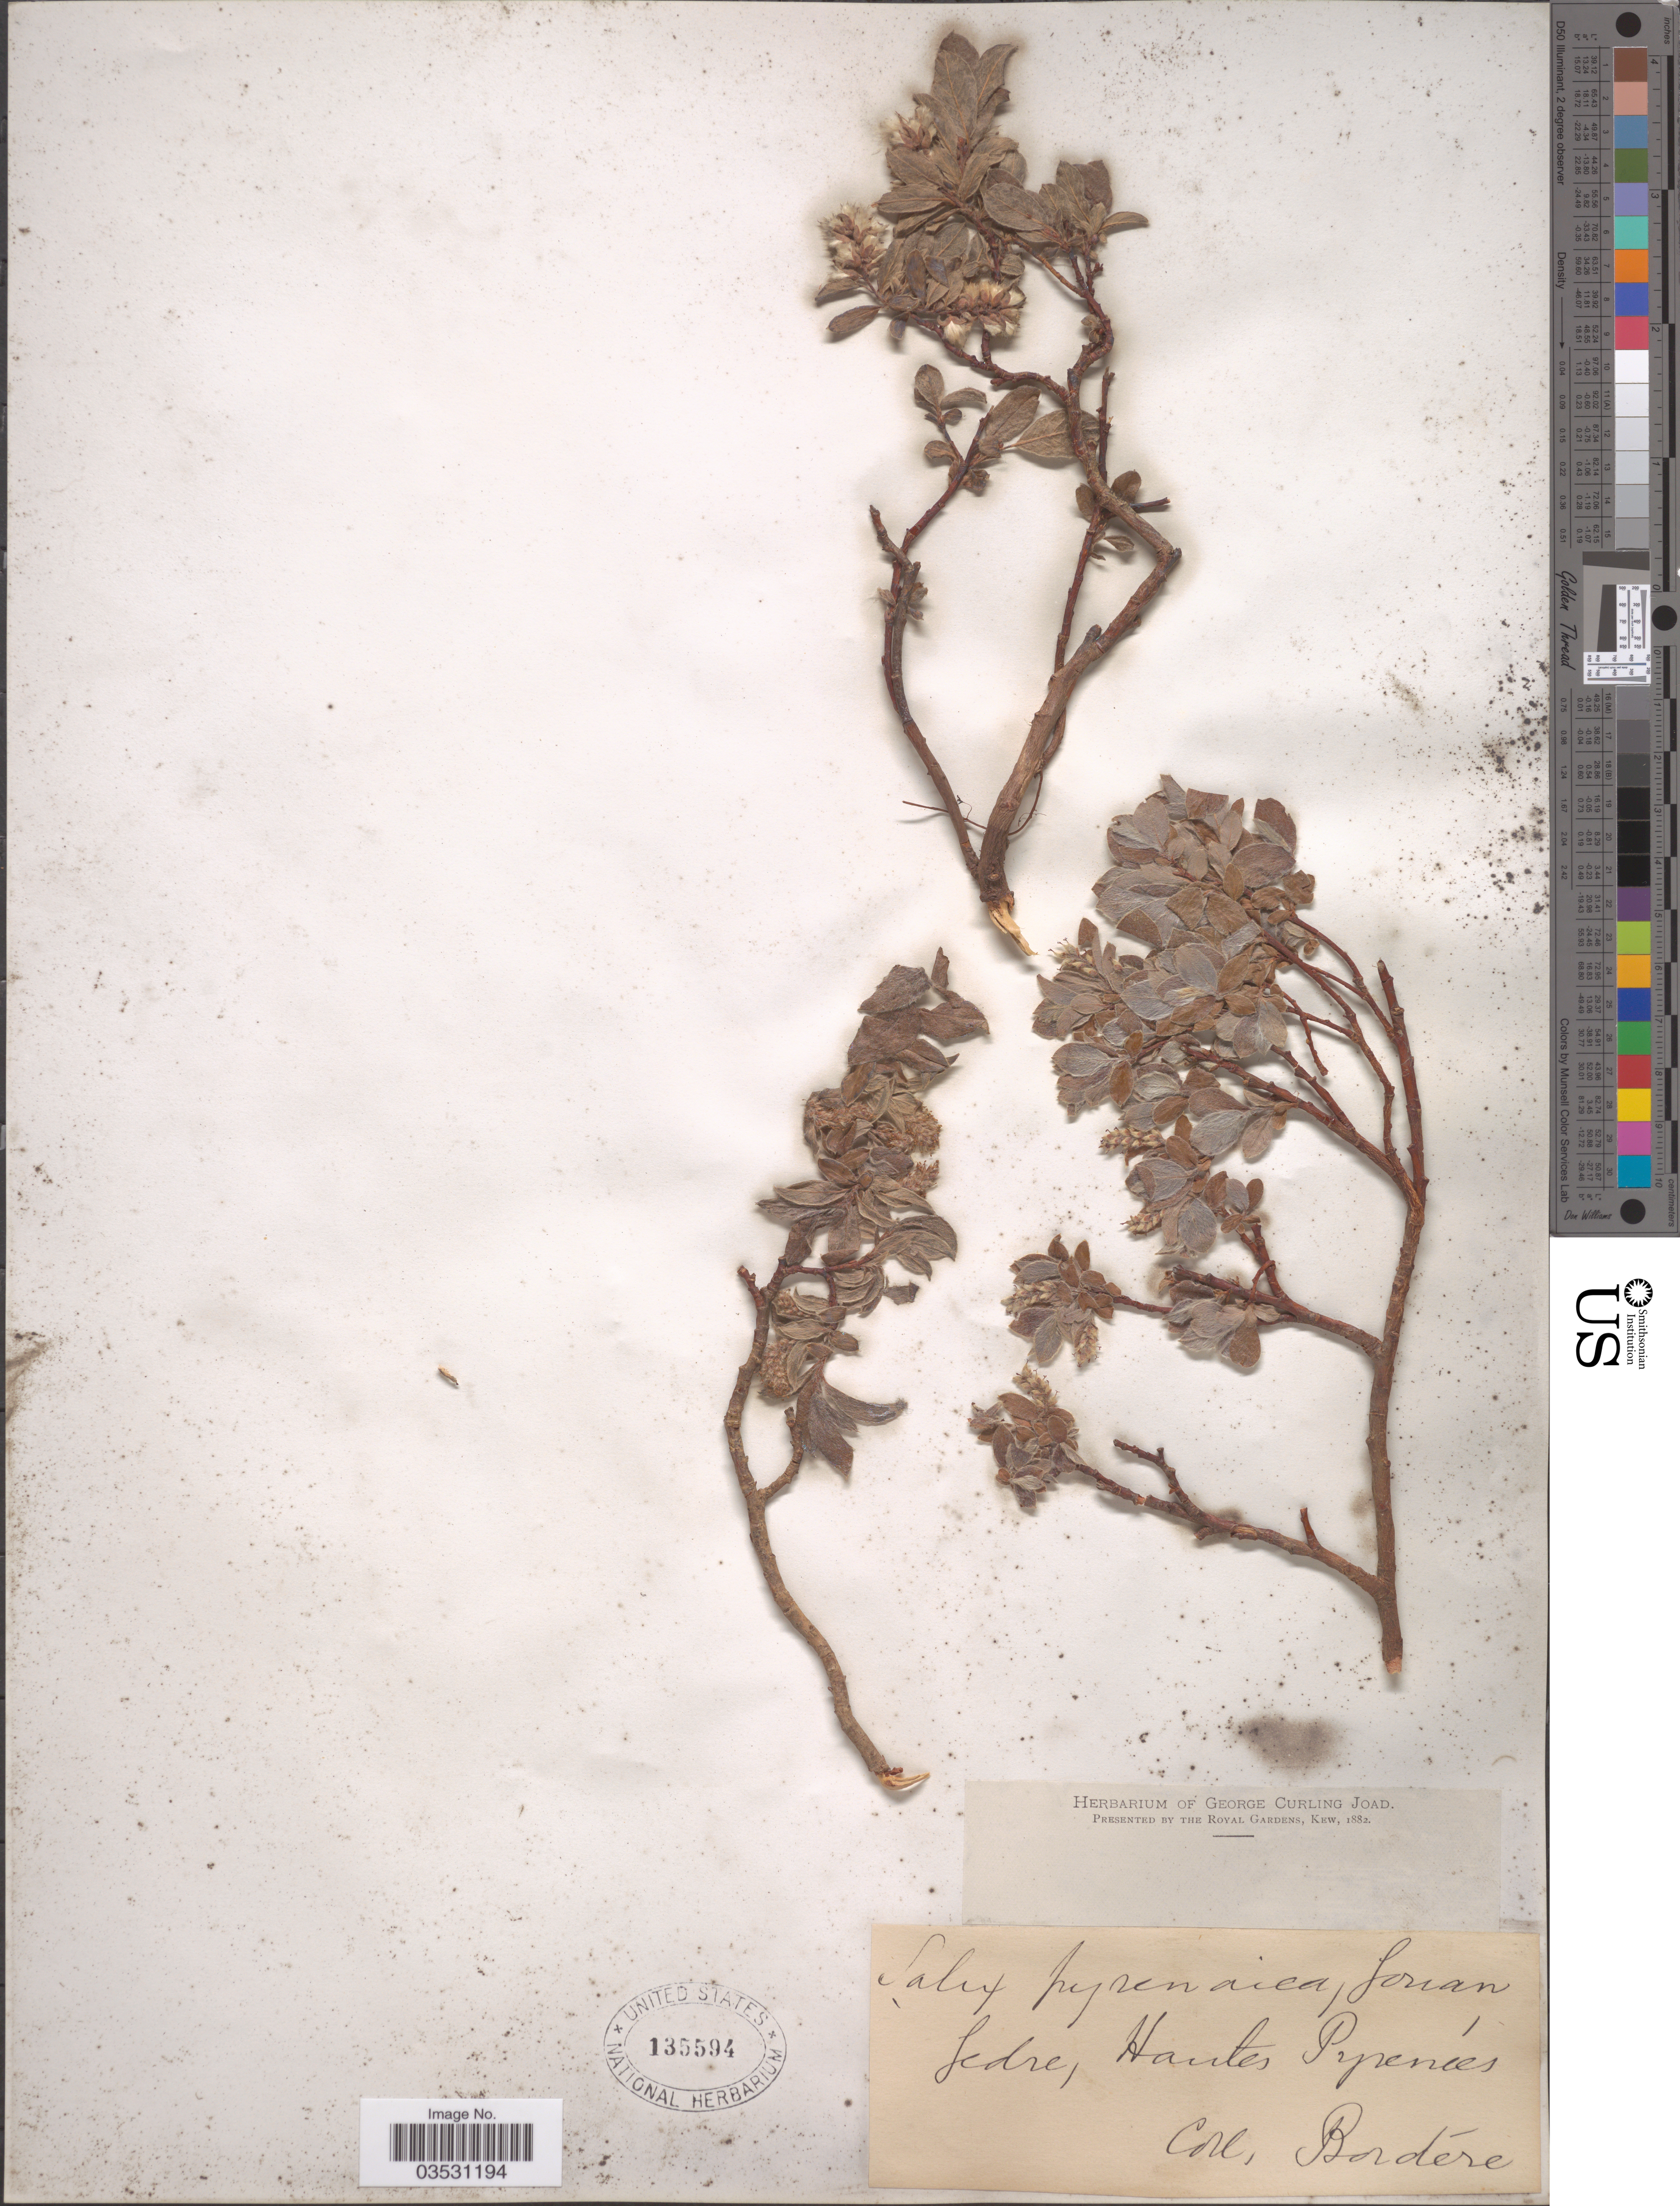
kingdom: Plantae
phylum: Tracheophyta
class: Magnoliopsida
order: Malpighiales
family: Salicaceae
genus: Salix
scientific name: Salix pyrenaica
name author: Gouan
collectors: -. Bordere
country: France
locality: Gedre, Hautes Pyrenées.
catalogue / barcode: US 135594